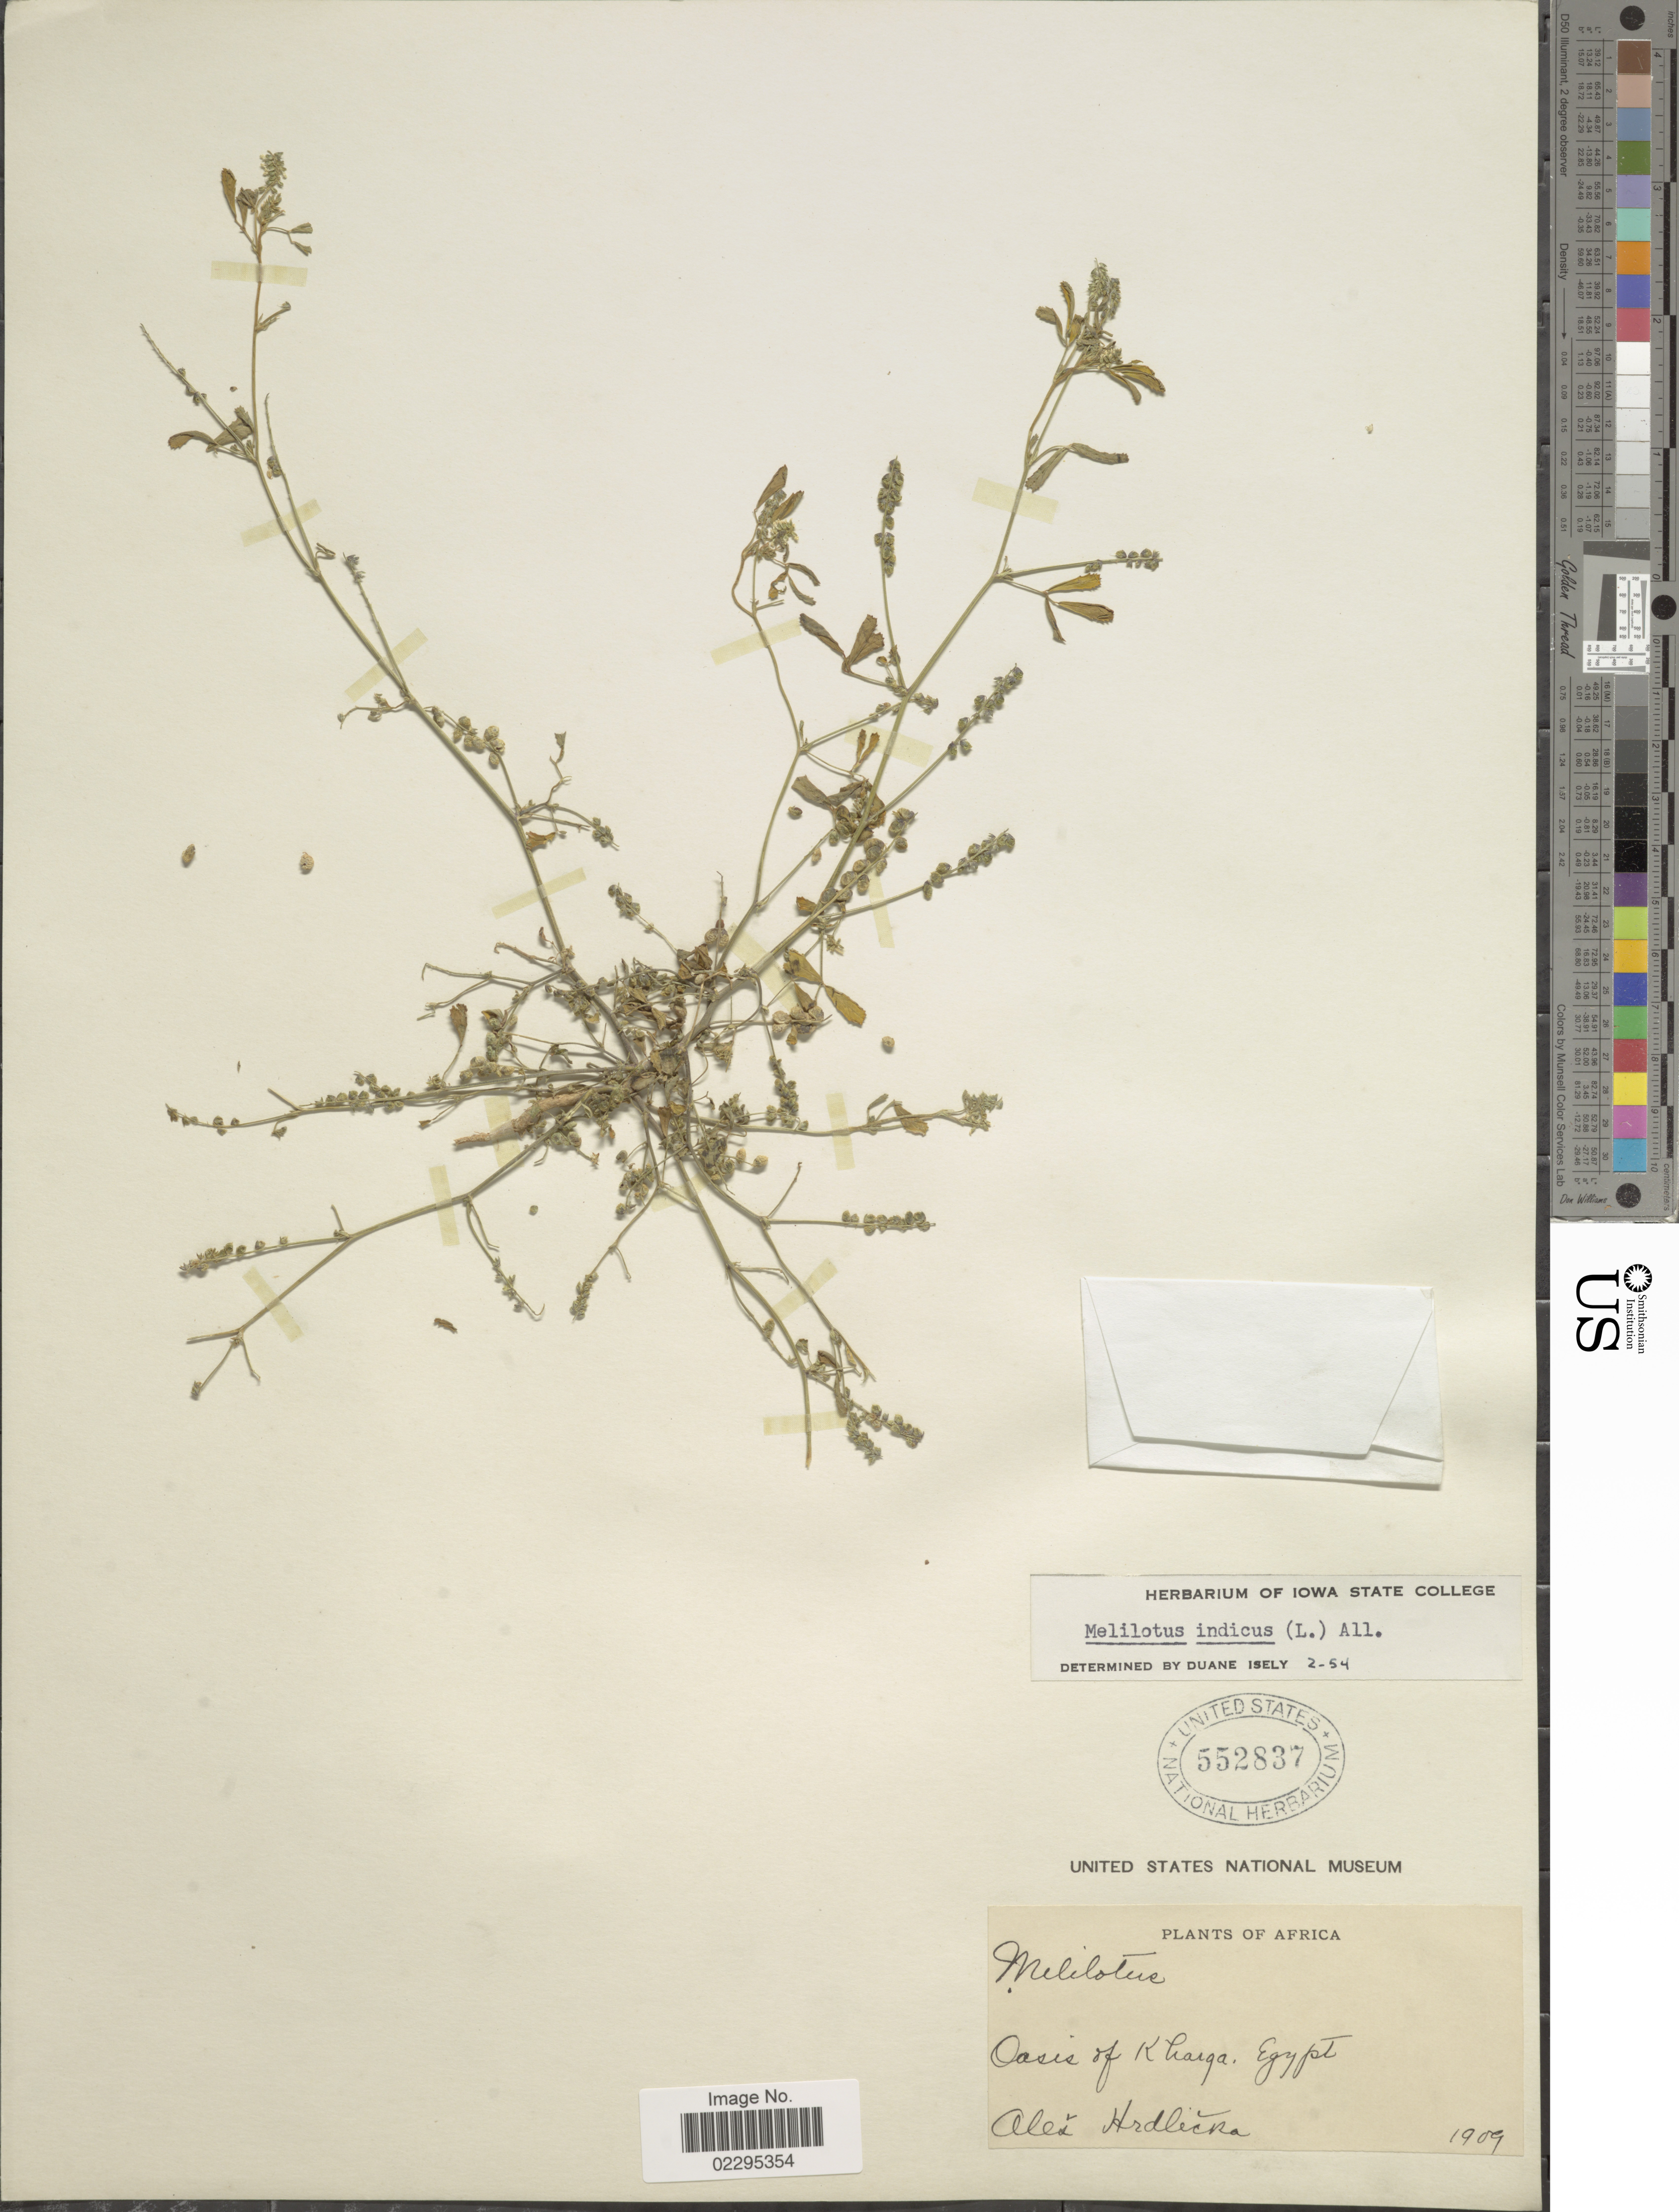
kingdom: Plantae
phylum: Tracheophyta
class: Magnoliopsida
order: Fabales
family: Fabaceae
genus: Melilotus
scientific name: Melilotus indicus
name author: (L.) All.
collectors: A. Hrdlicka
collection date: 1909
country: Egypt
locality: Oasis of Kharga, Egypt.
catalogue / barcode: US 552837